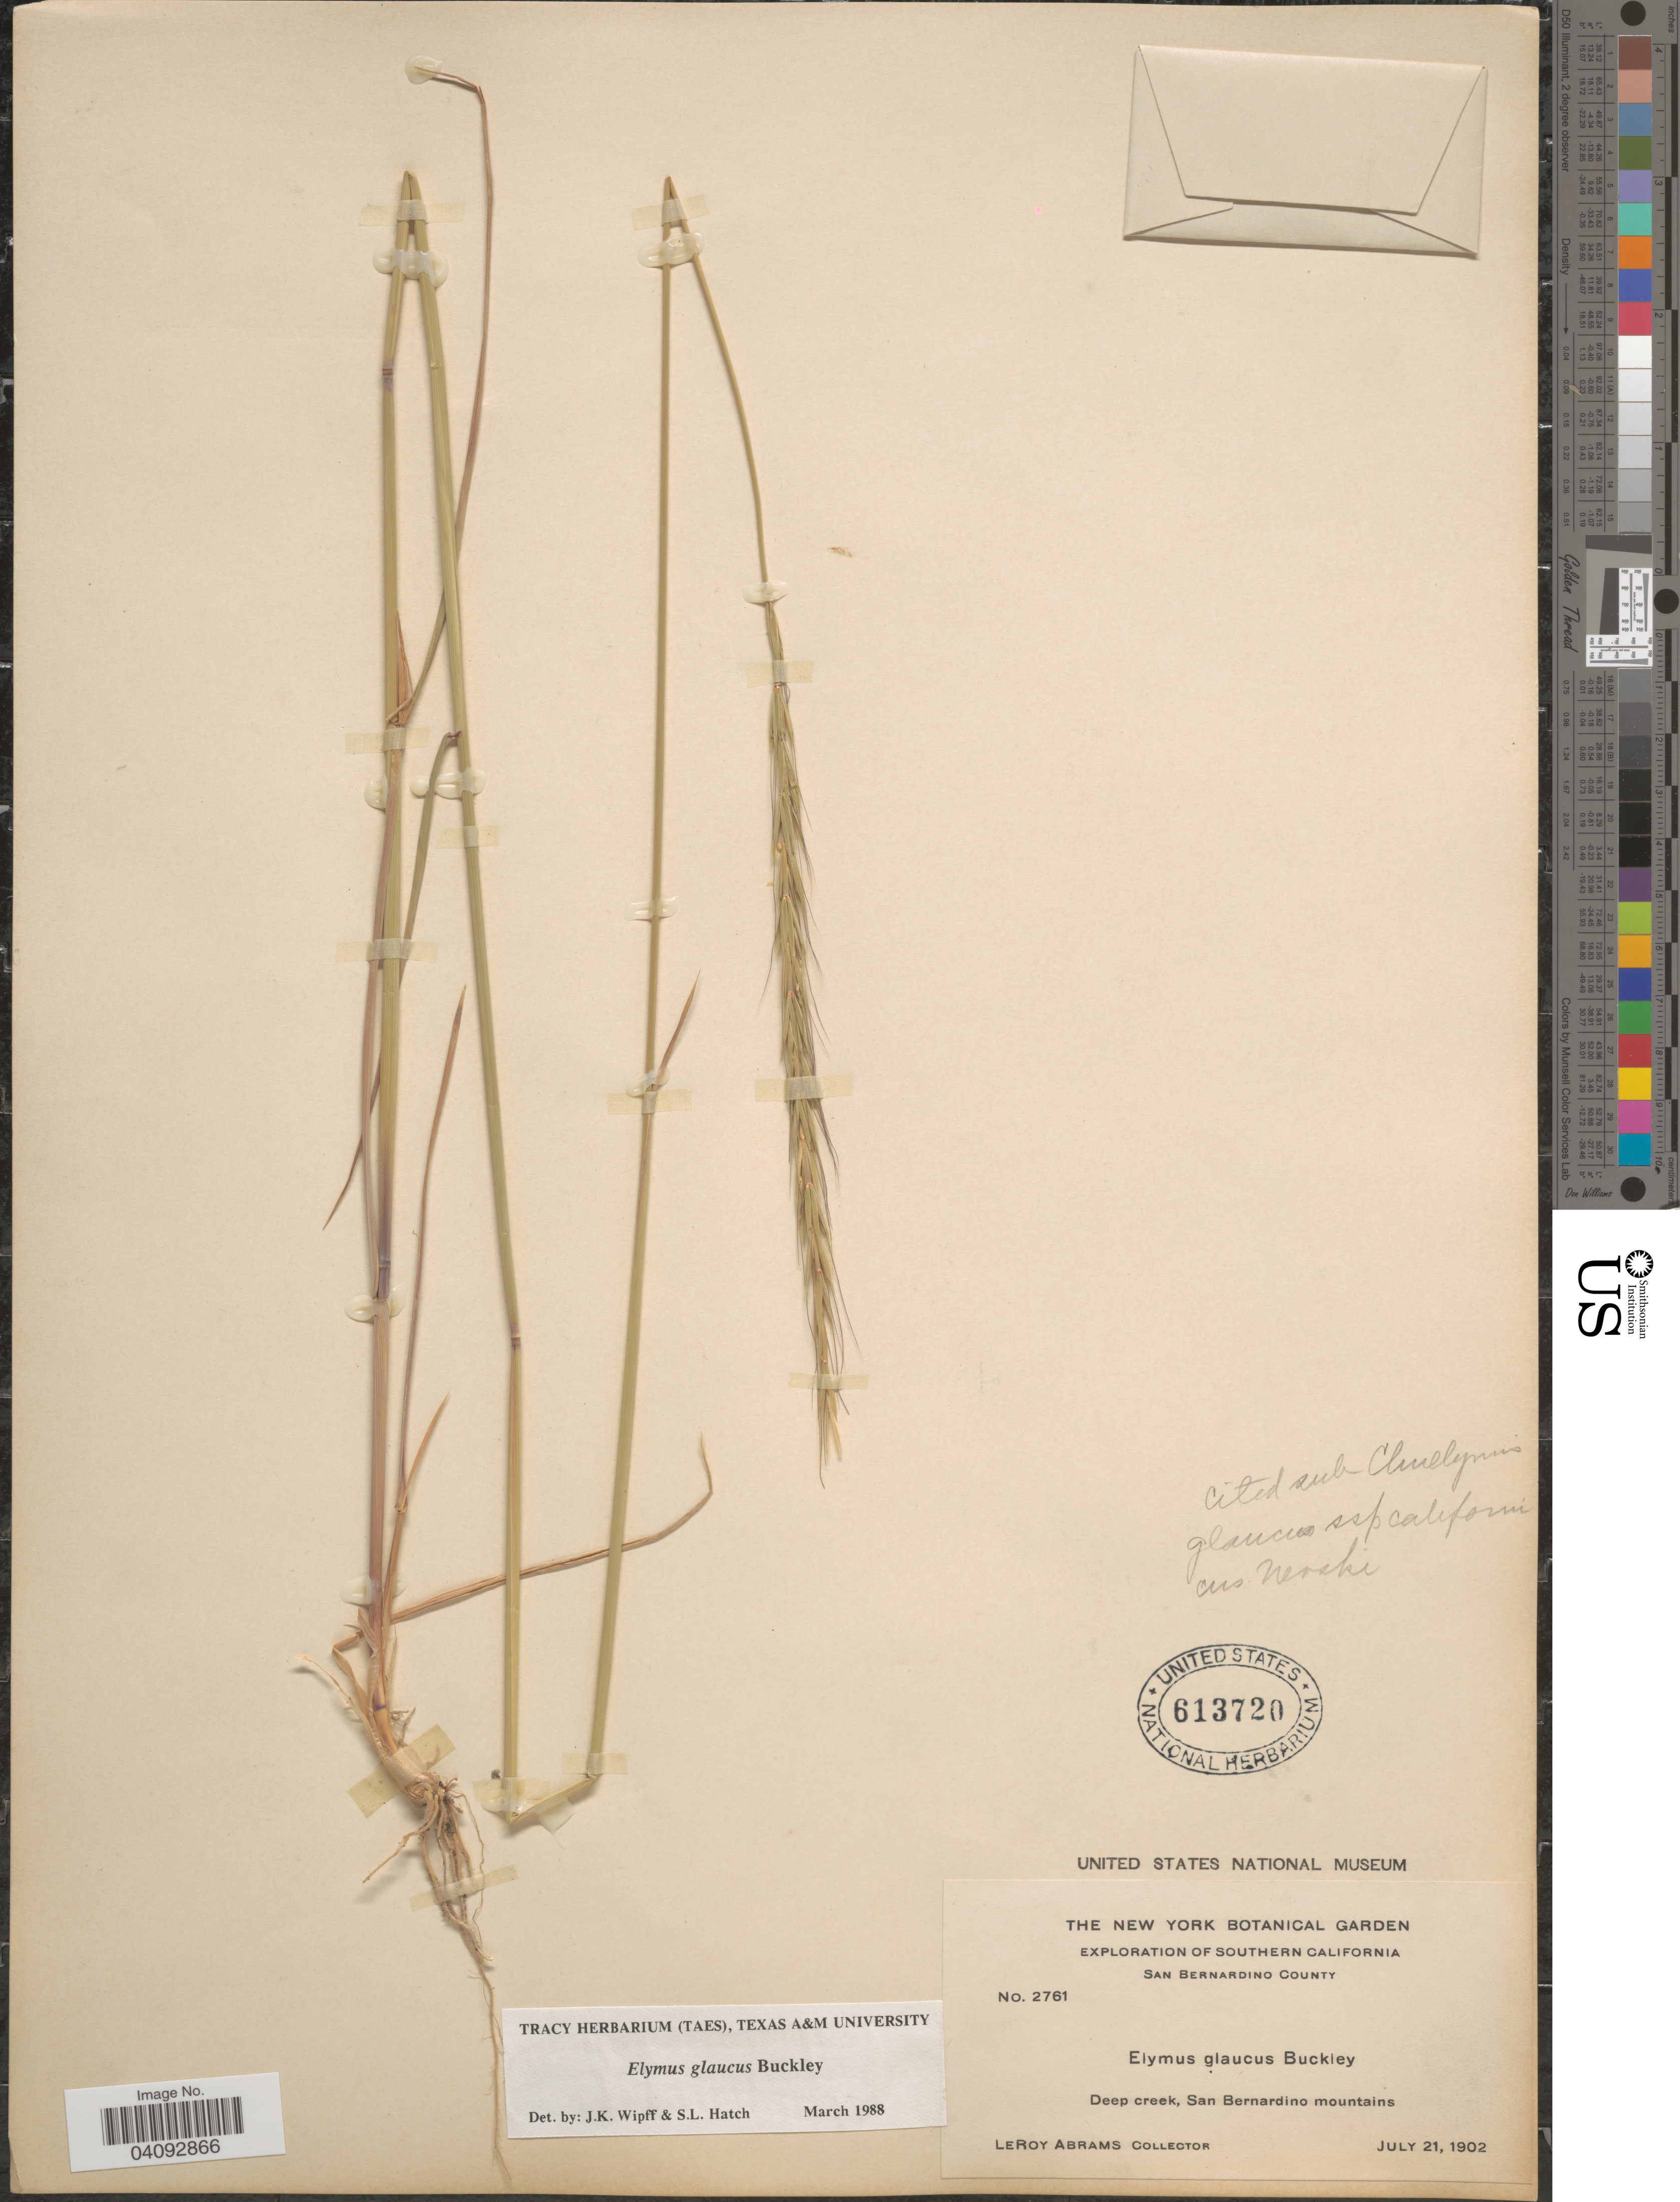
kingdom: Plantae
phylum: Tracheophyta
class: Liliopsida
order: Poales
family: Poaceae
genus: Elymus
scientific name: Elymus glaucus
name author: Buckley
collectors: L. Abrams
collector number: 2761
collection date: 1902-07-21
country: United States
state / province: California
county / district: San Bernardino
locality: Exploration of Southern California. San Bernardino County. Deep creek, San Bernardino mountains.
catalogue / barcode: US 613720